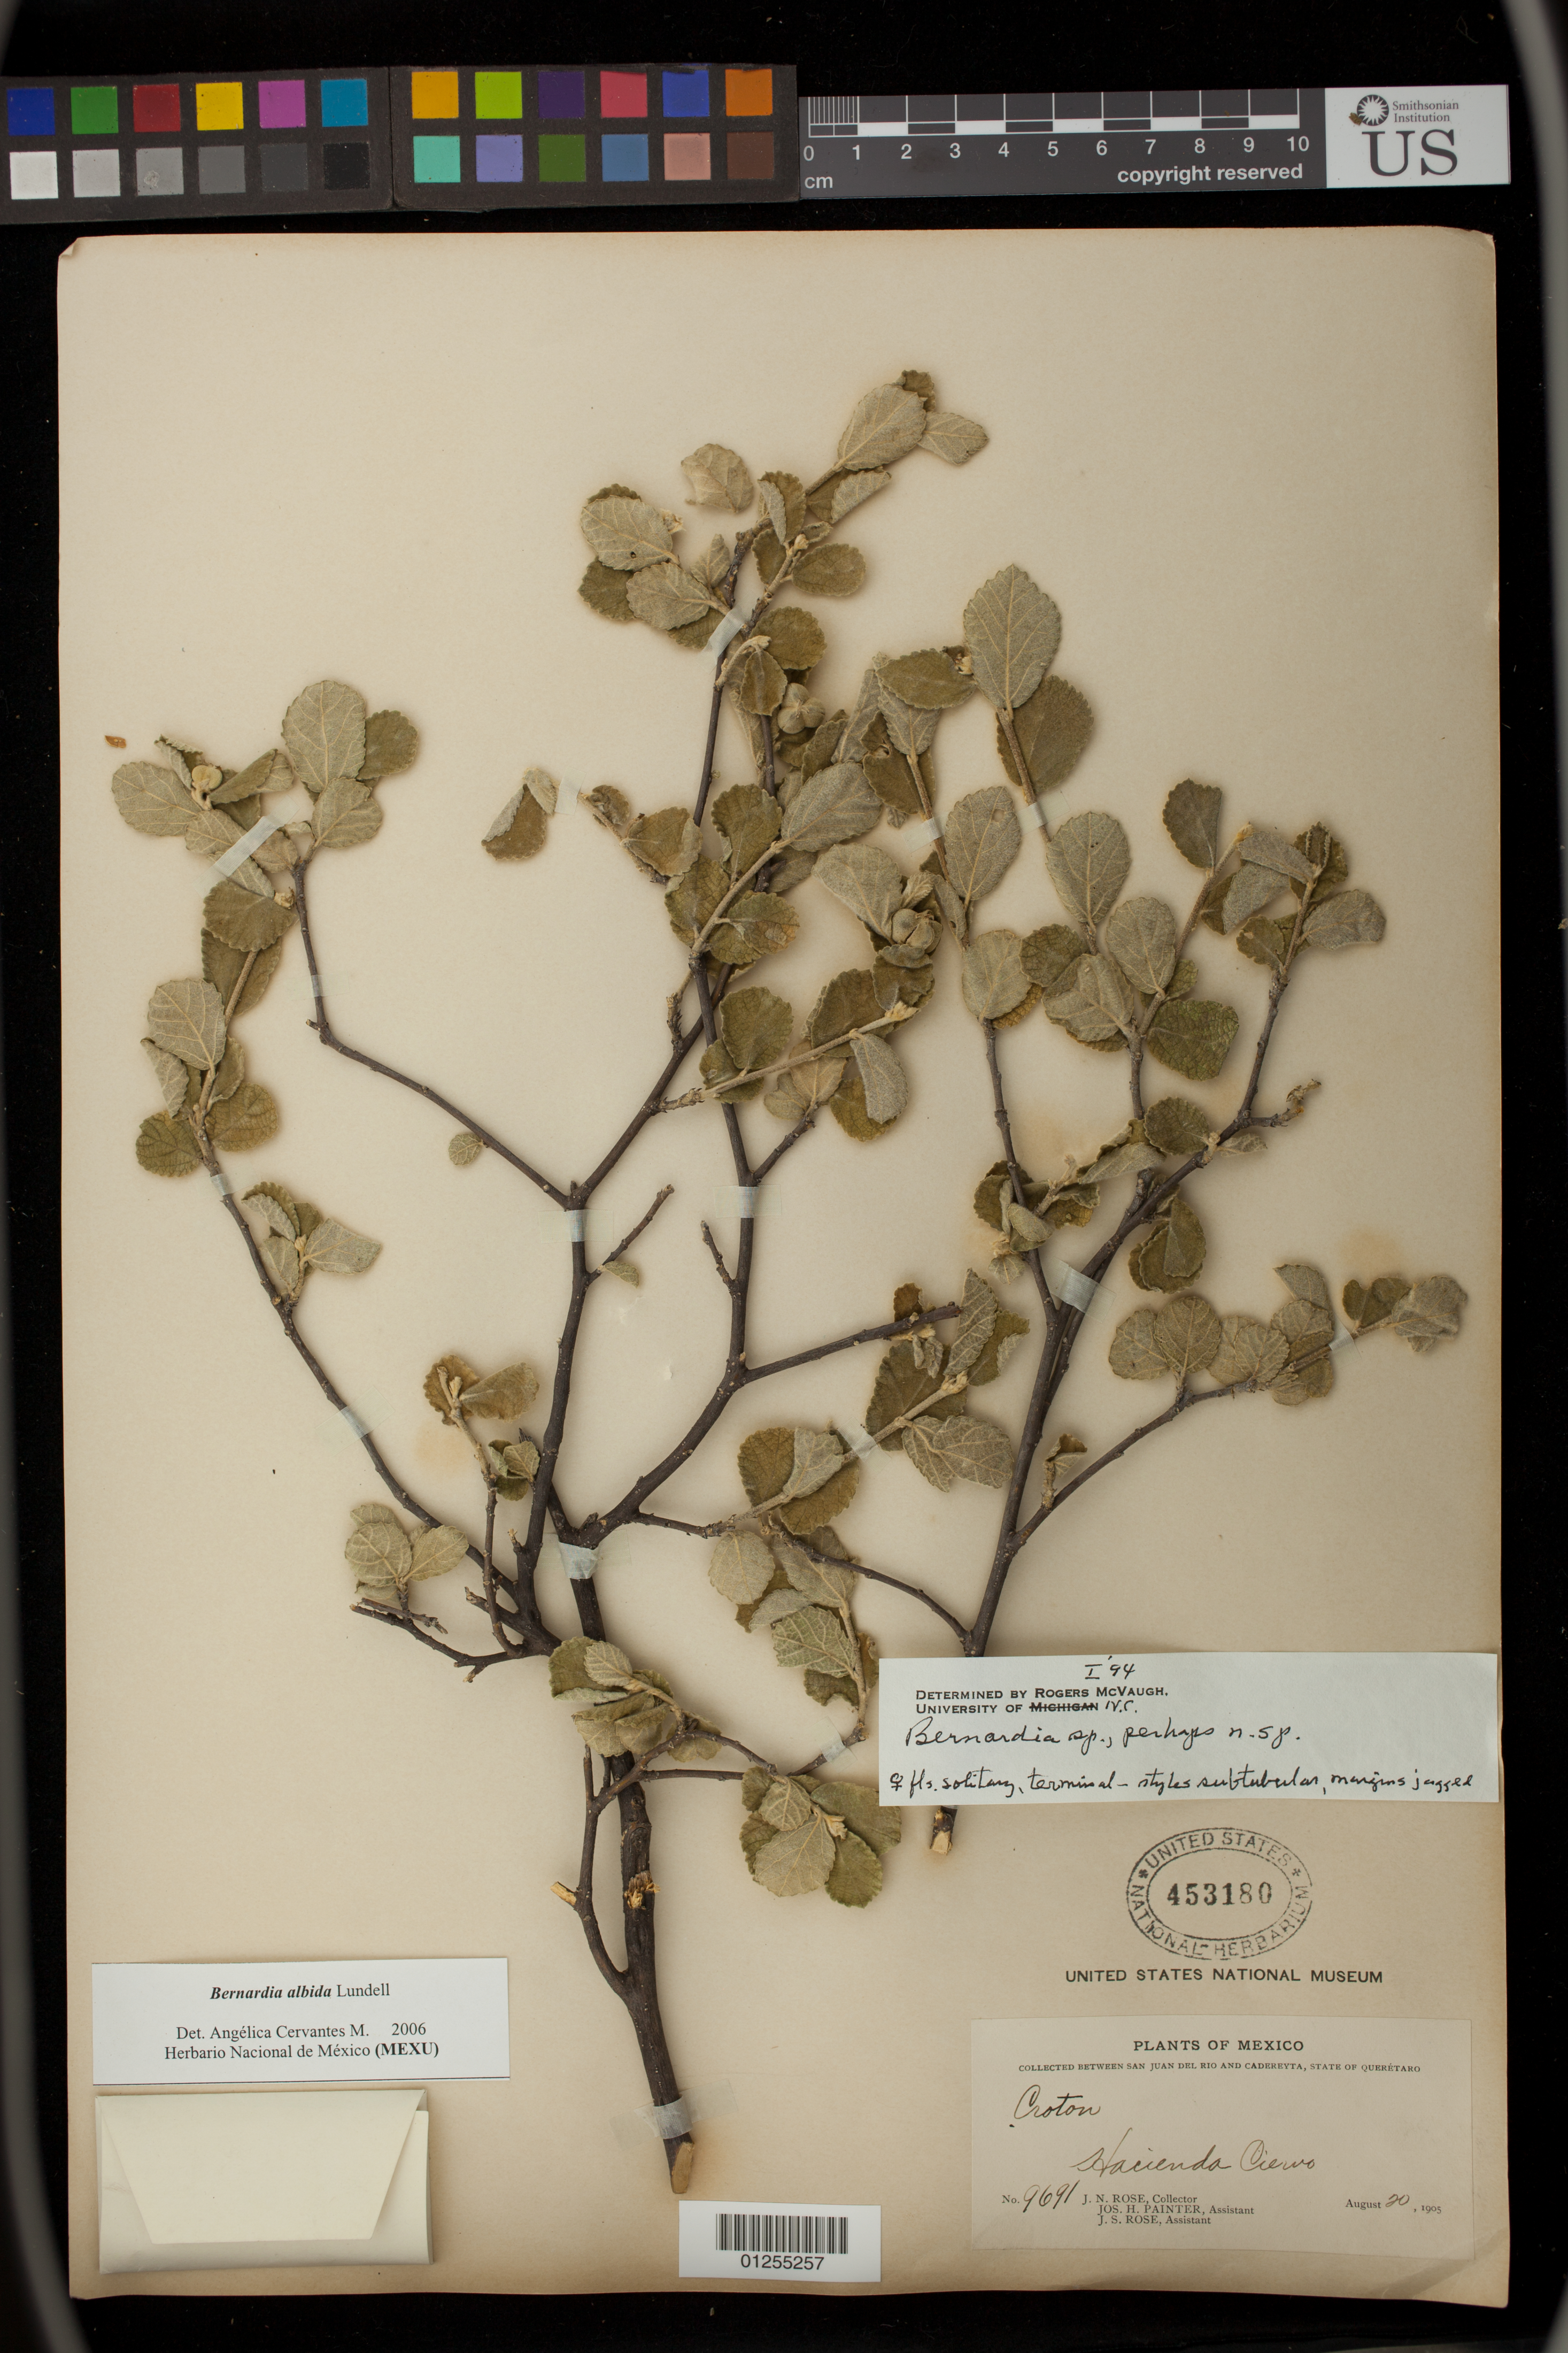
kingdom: Plantae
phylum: Tracheophyta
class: Magnoliopsida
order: Malpighiales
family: Euphorbiaceae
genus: Bernardia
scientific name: Bernardia albida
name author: Lundell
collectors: J. N. Rose, J. H. Painter & J. S. Rose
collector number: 9691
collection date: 1905-08-20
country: Mexico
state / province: Querétaro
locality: Collected between San Juan del Rio and Cadereyta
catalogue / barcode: US 453180